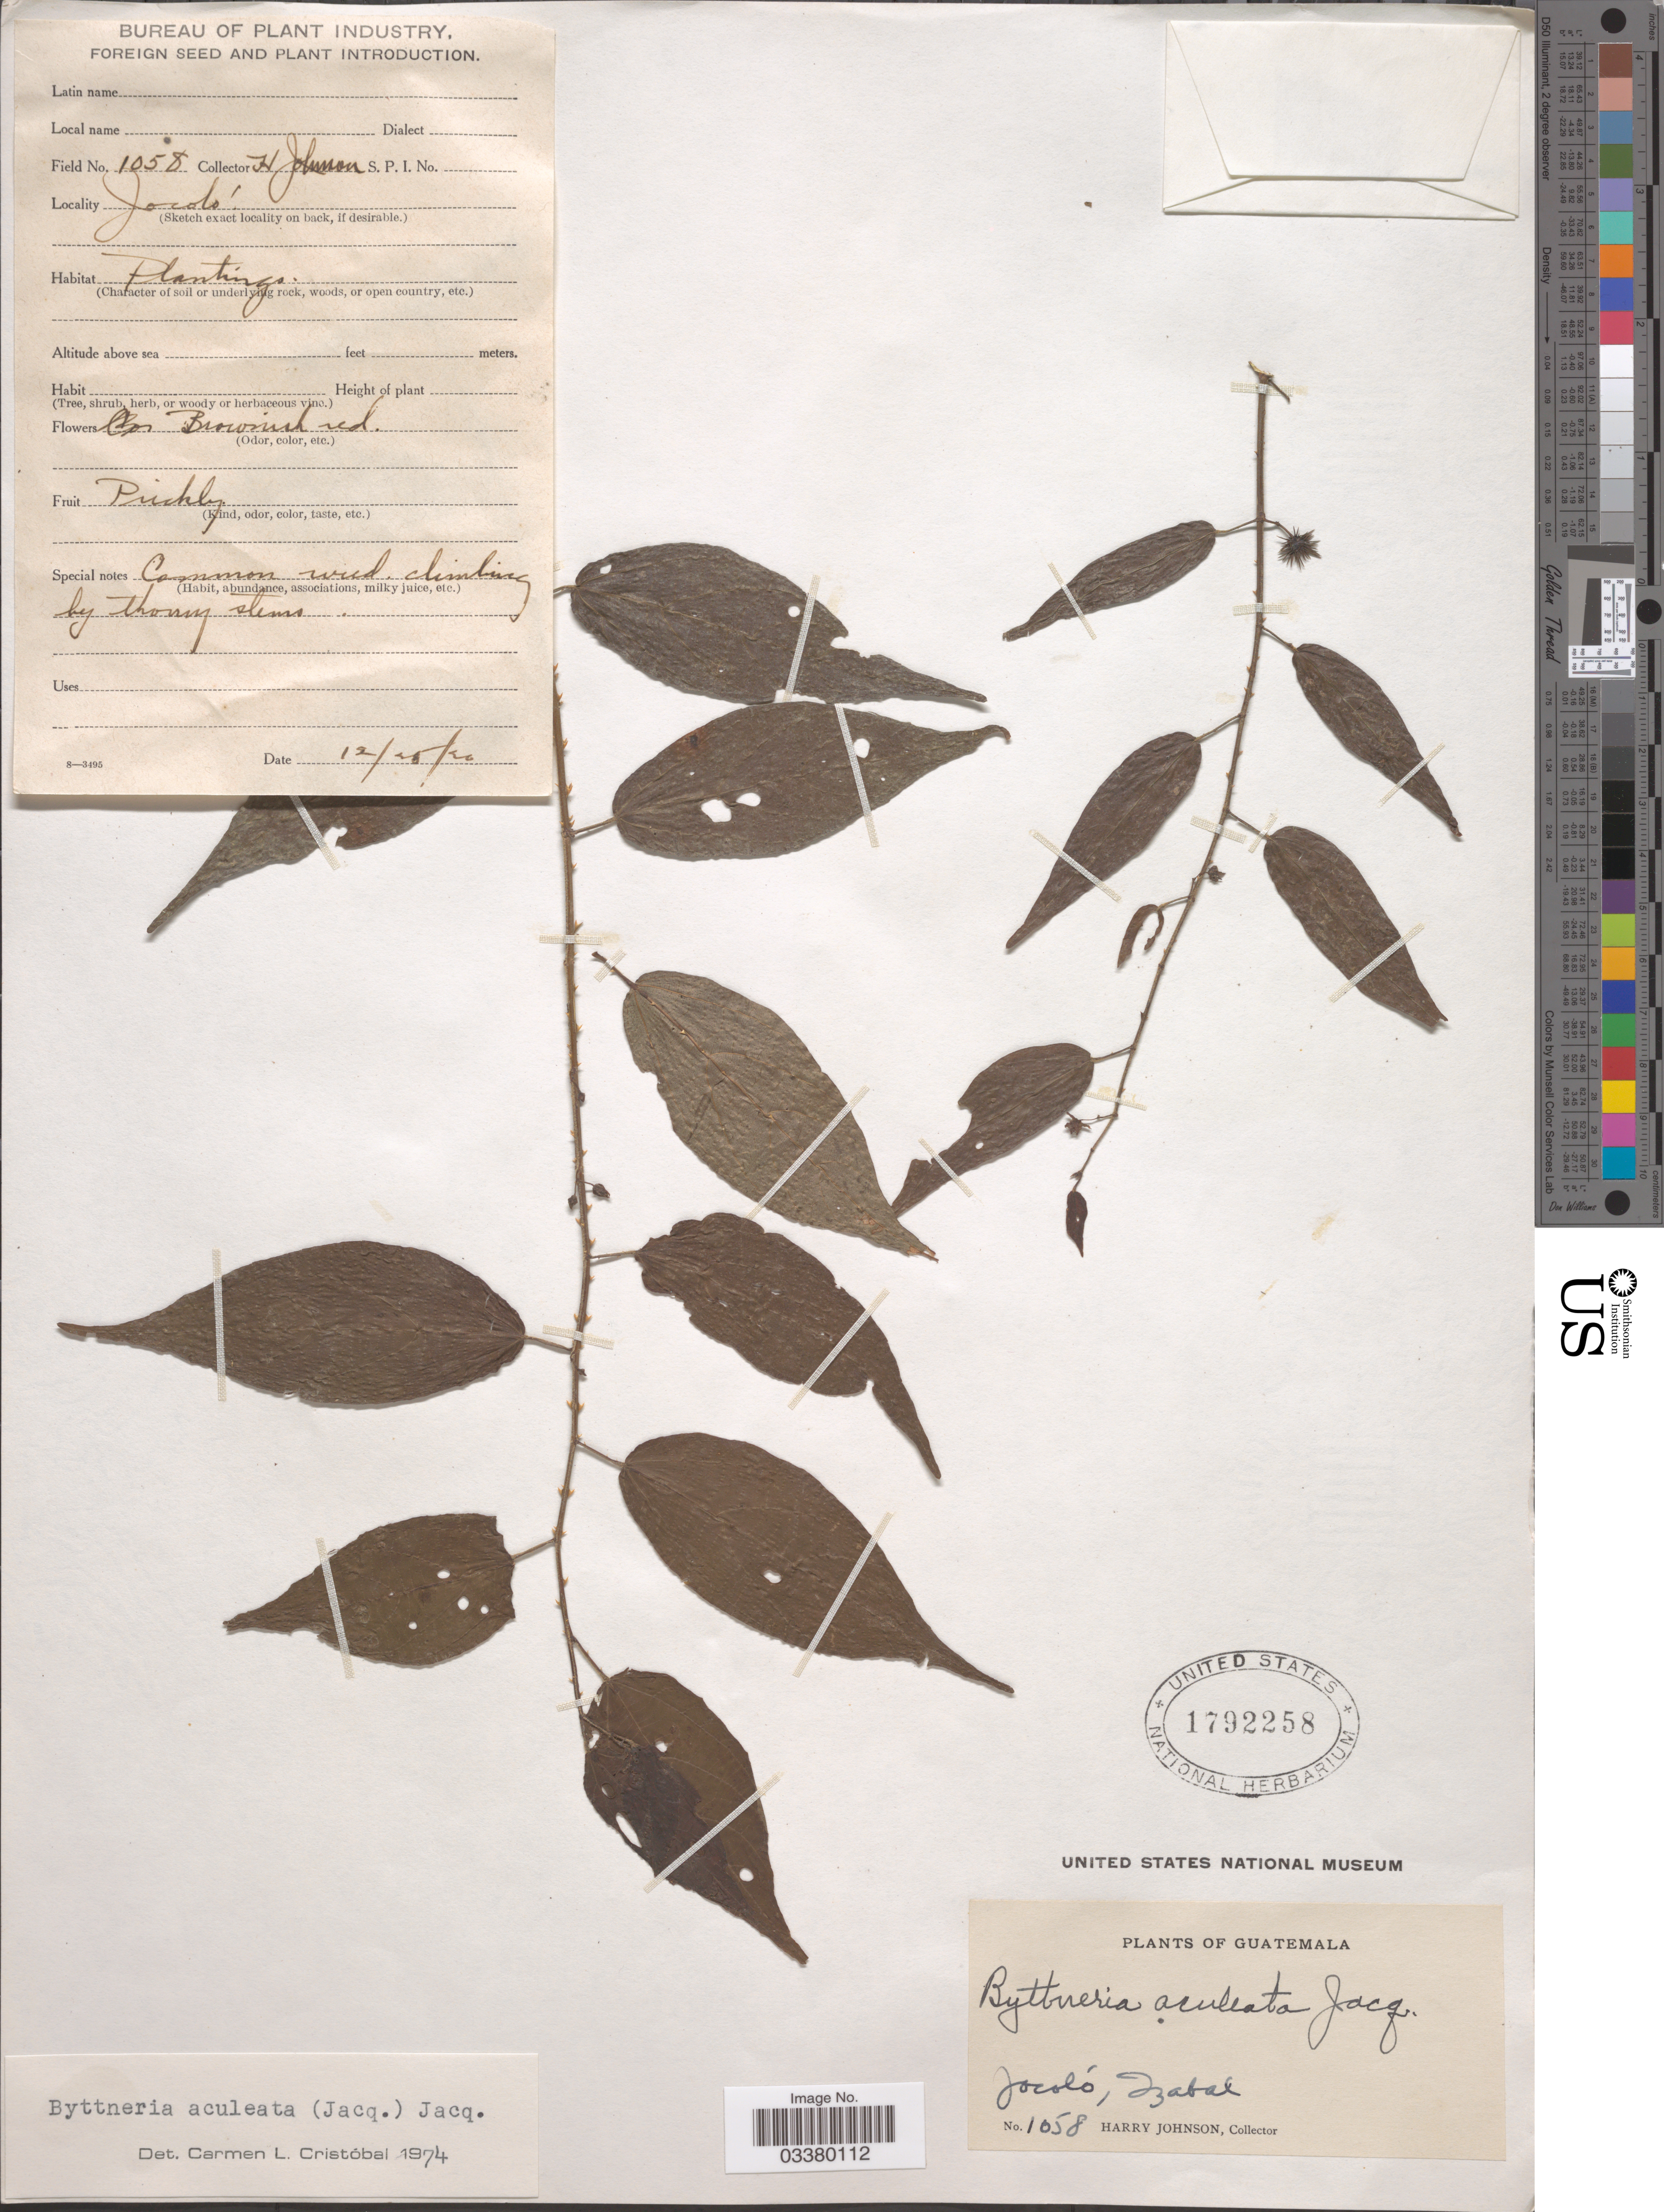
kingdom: Plantae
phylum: Tracheophyta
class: Magnoliopsida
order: Malvales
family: Malvaceae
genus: Byttneria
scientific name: Byttneria aculeata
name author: (Jacq.) Jacq.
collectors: H. Johnson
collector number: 1058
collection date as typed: Transcribed d/m/y: 25/12/20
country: Guatemala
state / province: Izabal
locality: Jocoló.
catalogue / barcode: US 1792258